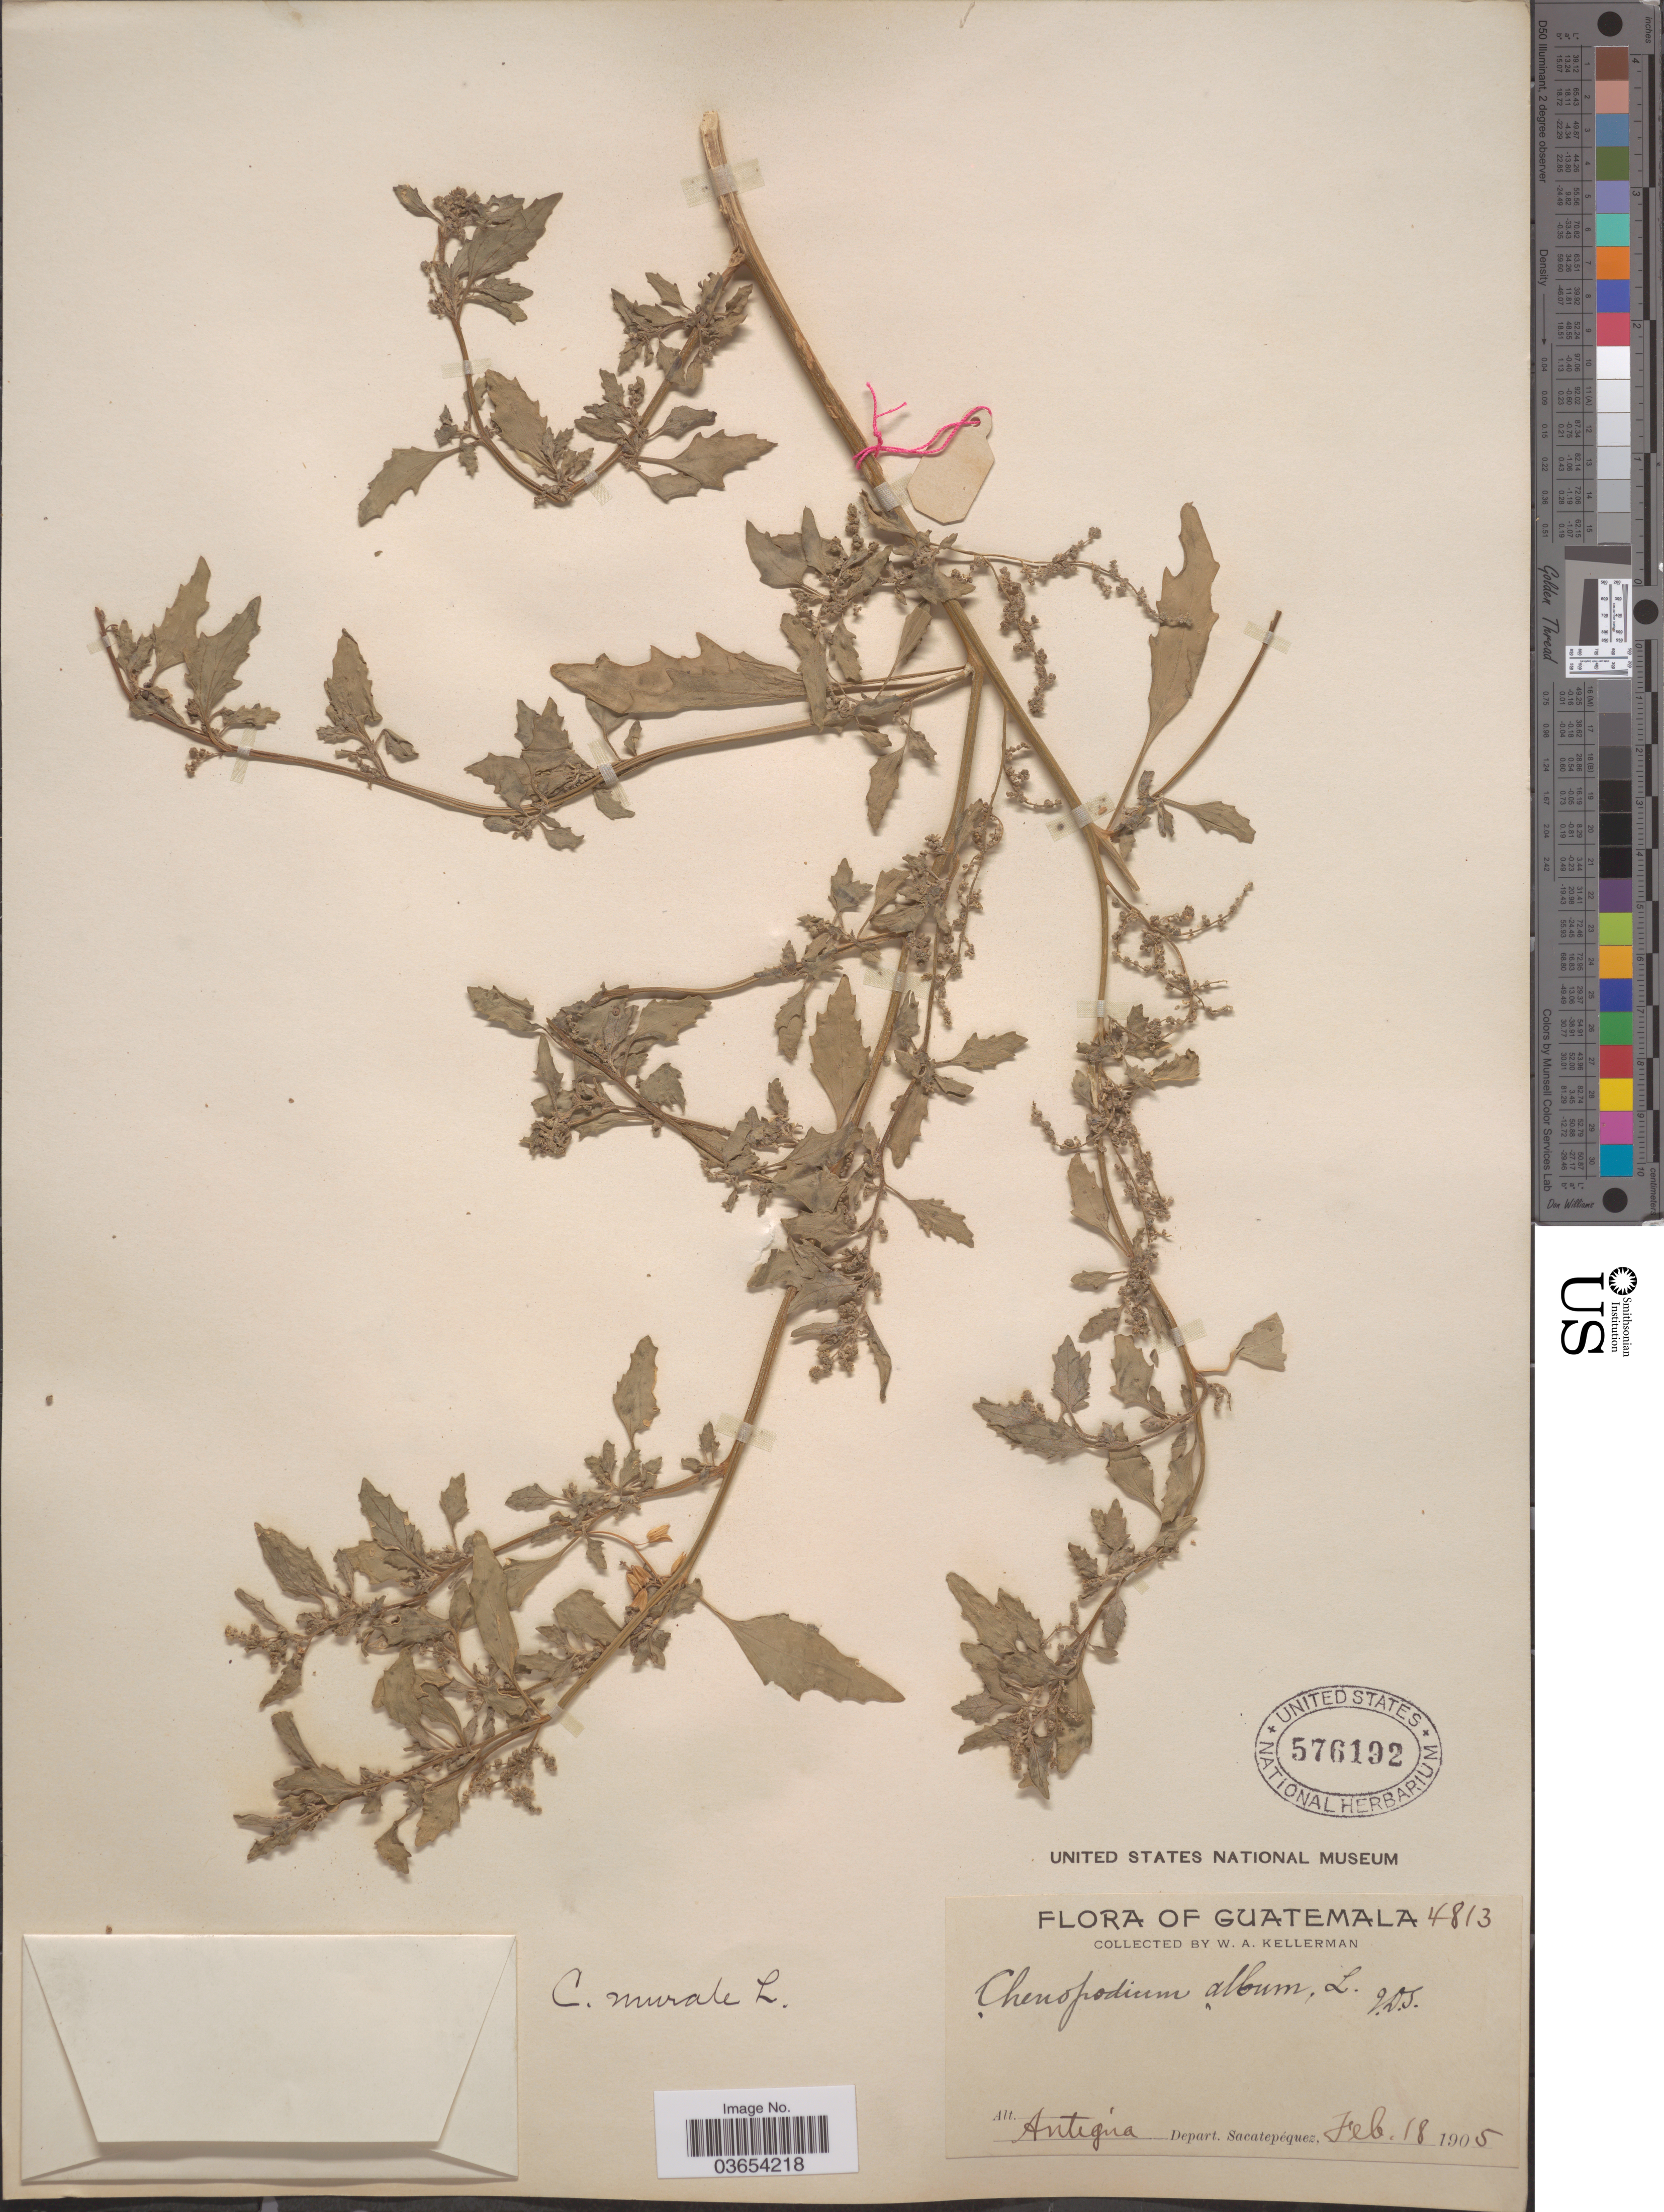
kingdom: Plantae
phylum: Tracheophyta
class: Magnoliopsida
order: Caryophyllales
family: Amaranthaceae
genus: Chenopodium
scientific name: Chenopodium murale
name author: L.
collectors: W. Kellerman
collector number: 4813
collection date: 1905-02-18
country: Guatemala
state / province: Sacatepéquez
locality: Antigúa Depart. Sacatepéquez.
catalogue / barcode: US 576192